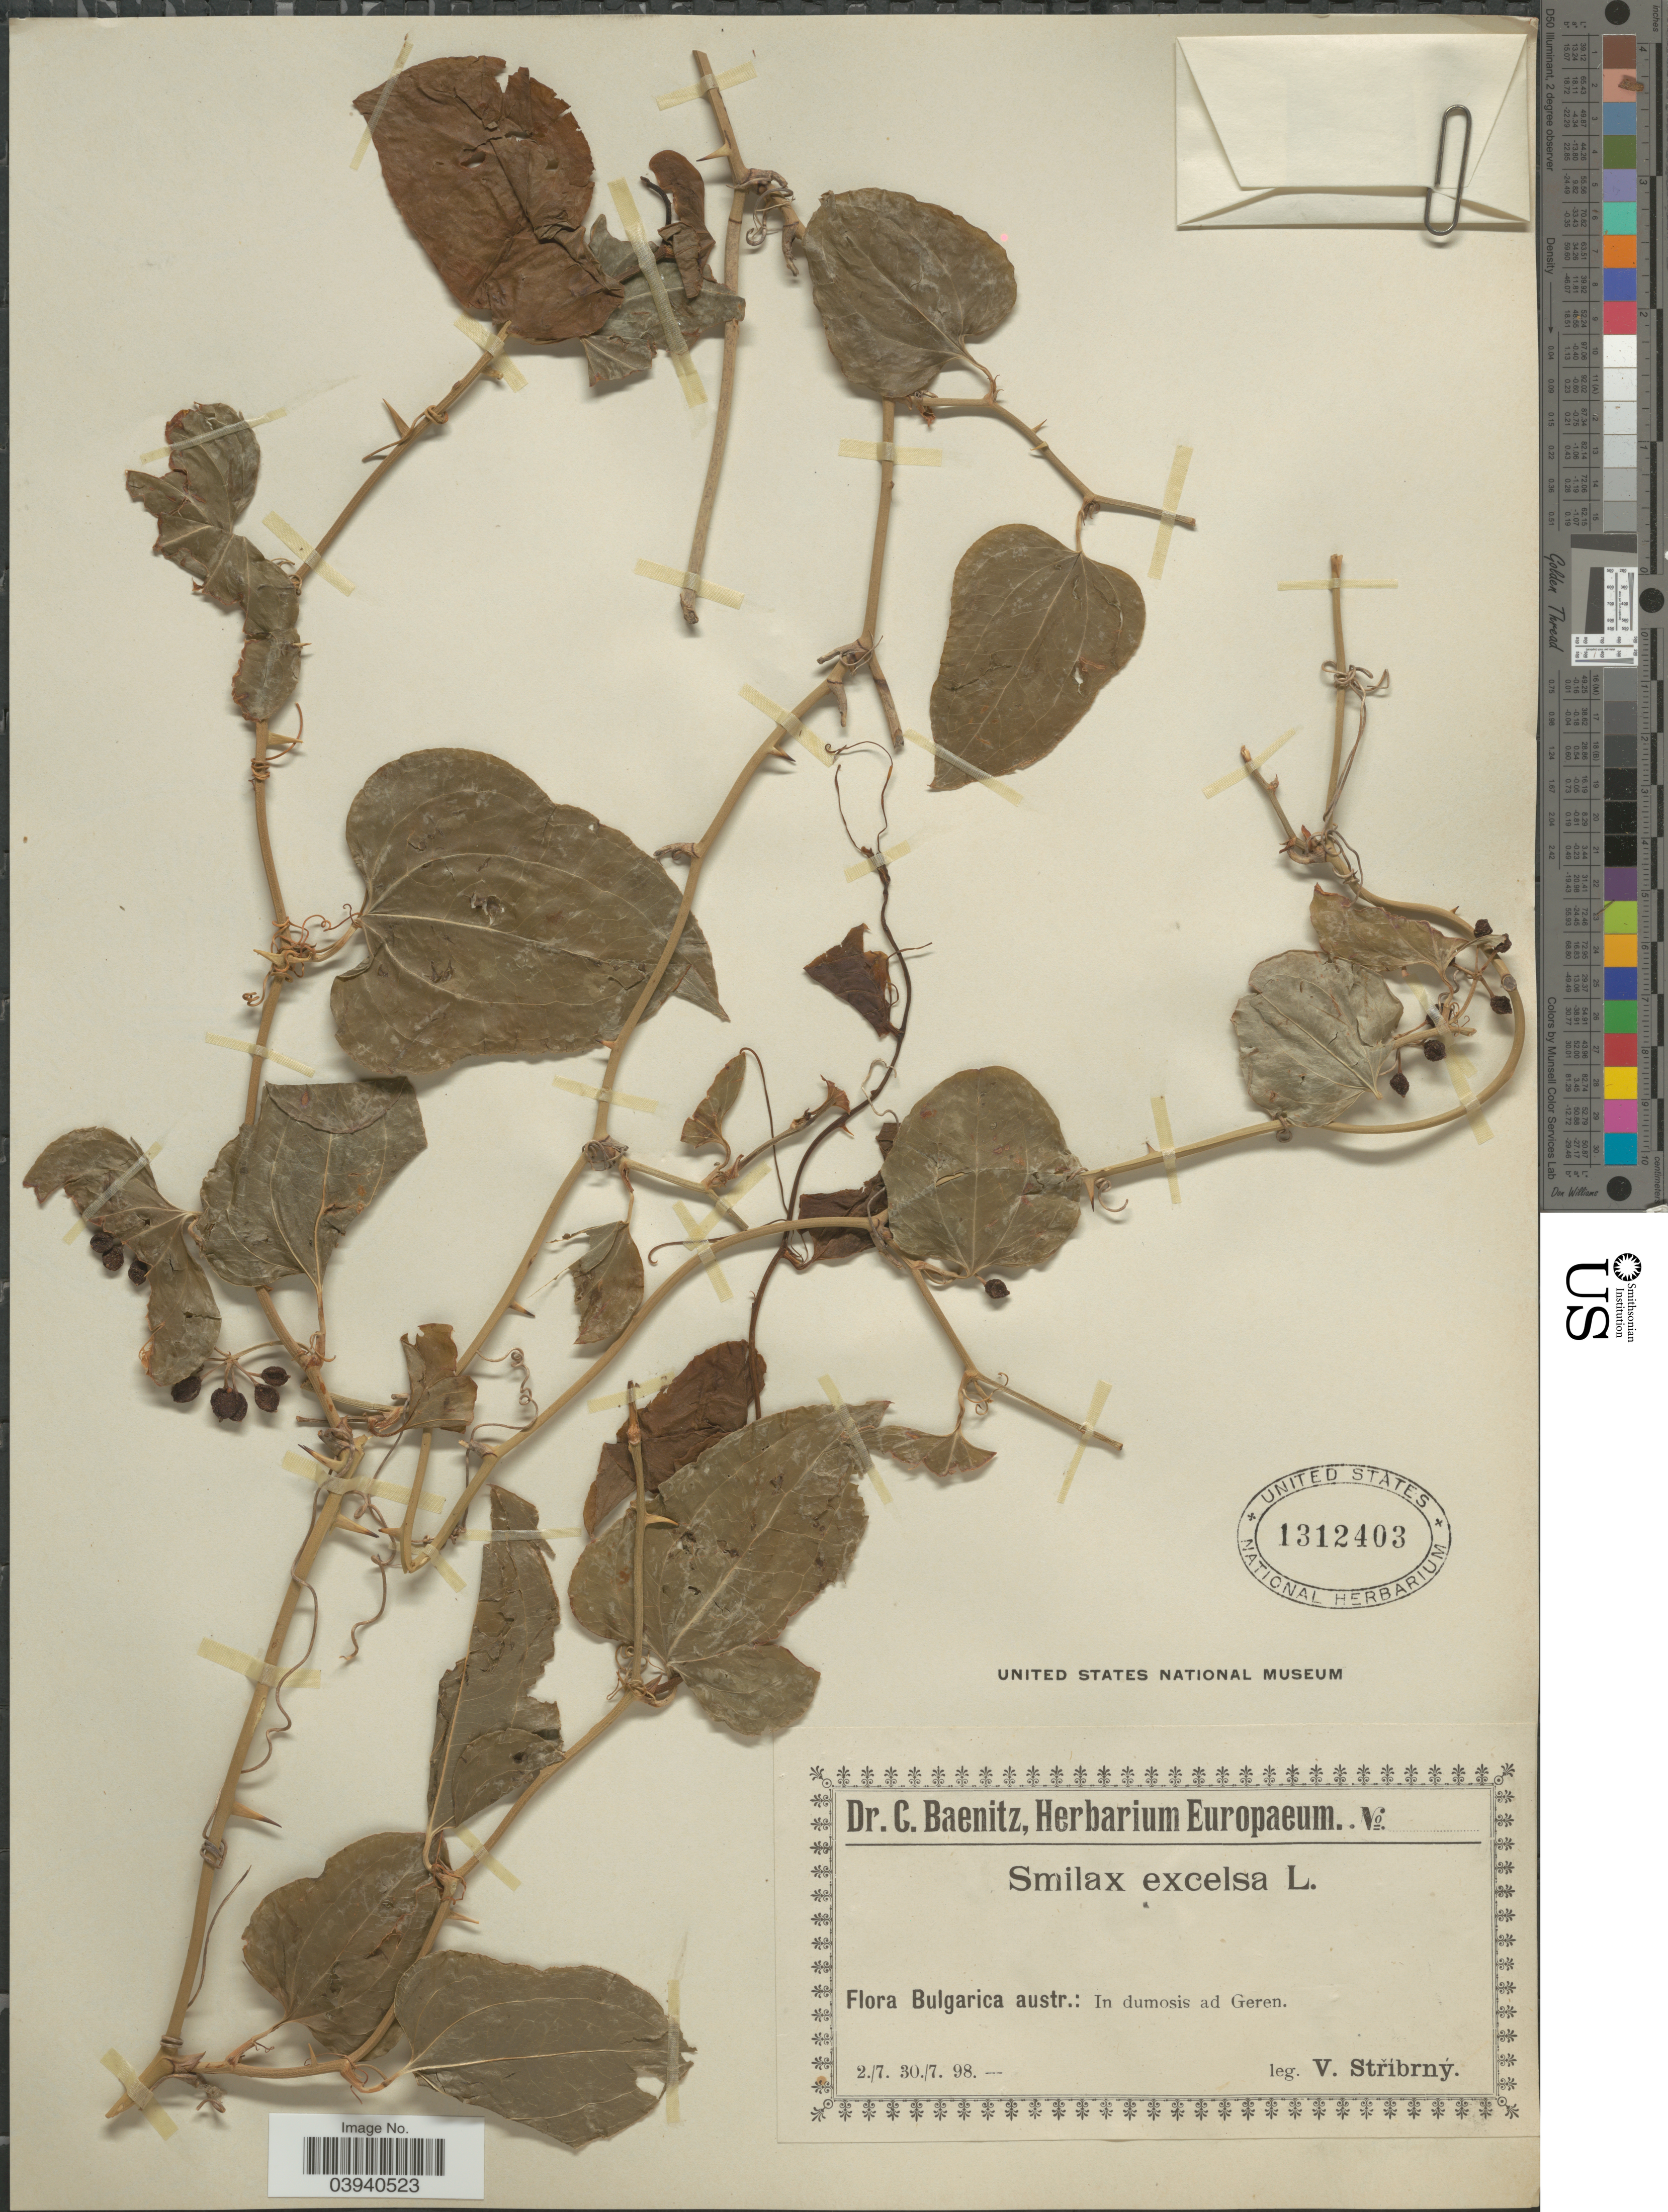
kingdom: Plantae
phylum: Tracheophyta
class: Liliopsida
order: Liliales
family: Smilacaceae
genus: Smilax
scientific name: Smilax excelsa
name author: L.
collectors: V. Stribrny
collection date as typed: Transcribed d/m/y: 2/7/98 to 30/7/98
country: Bulgaria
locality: Bulgarica austr.: In dumosis ad Geren.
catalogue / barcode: US 1312403